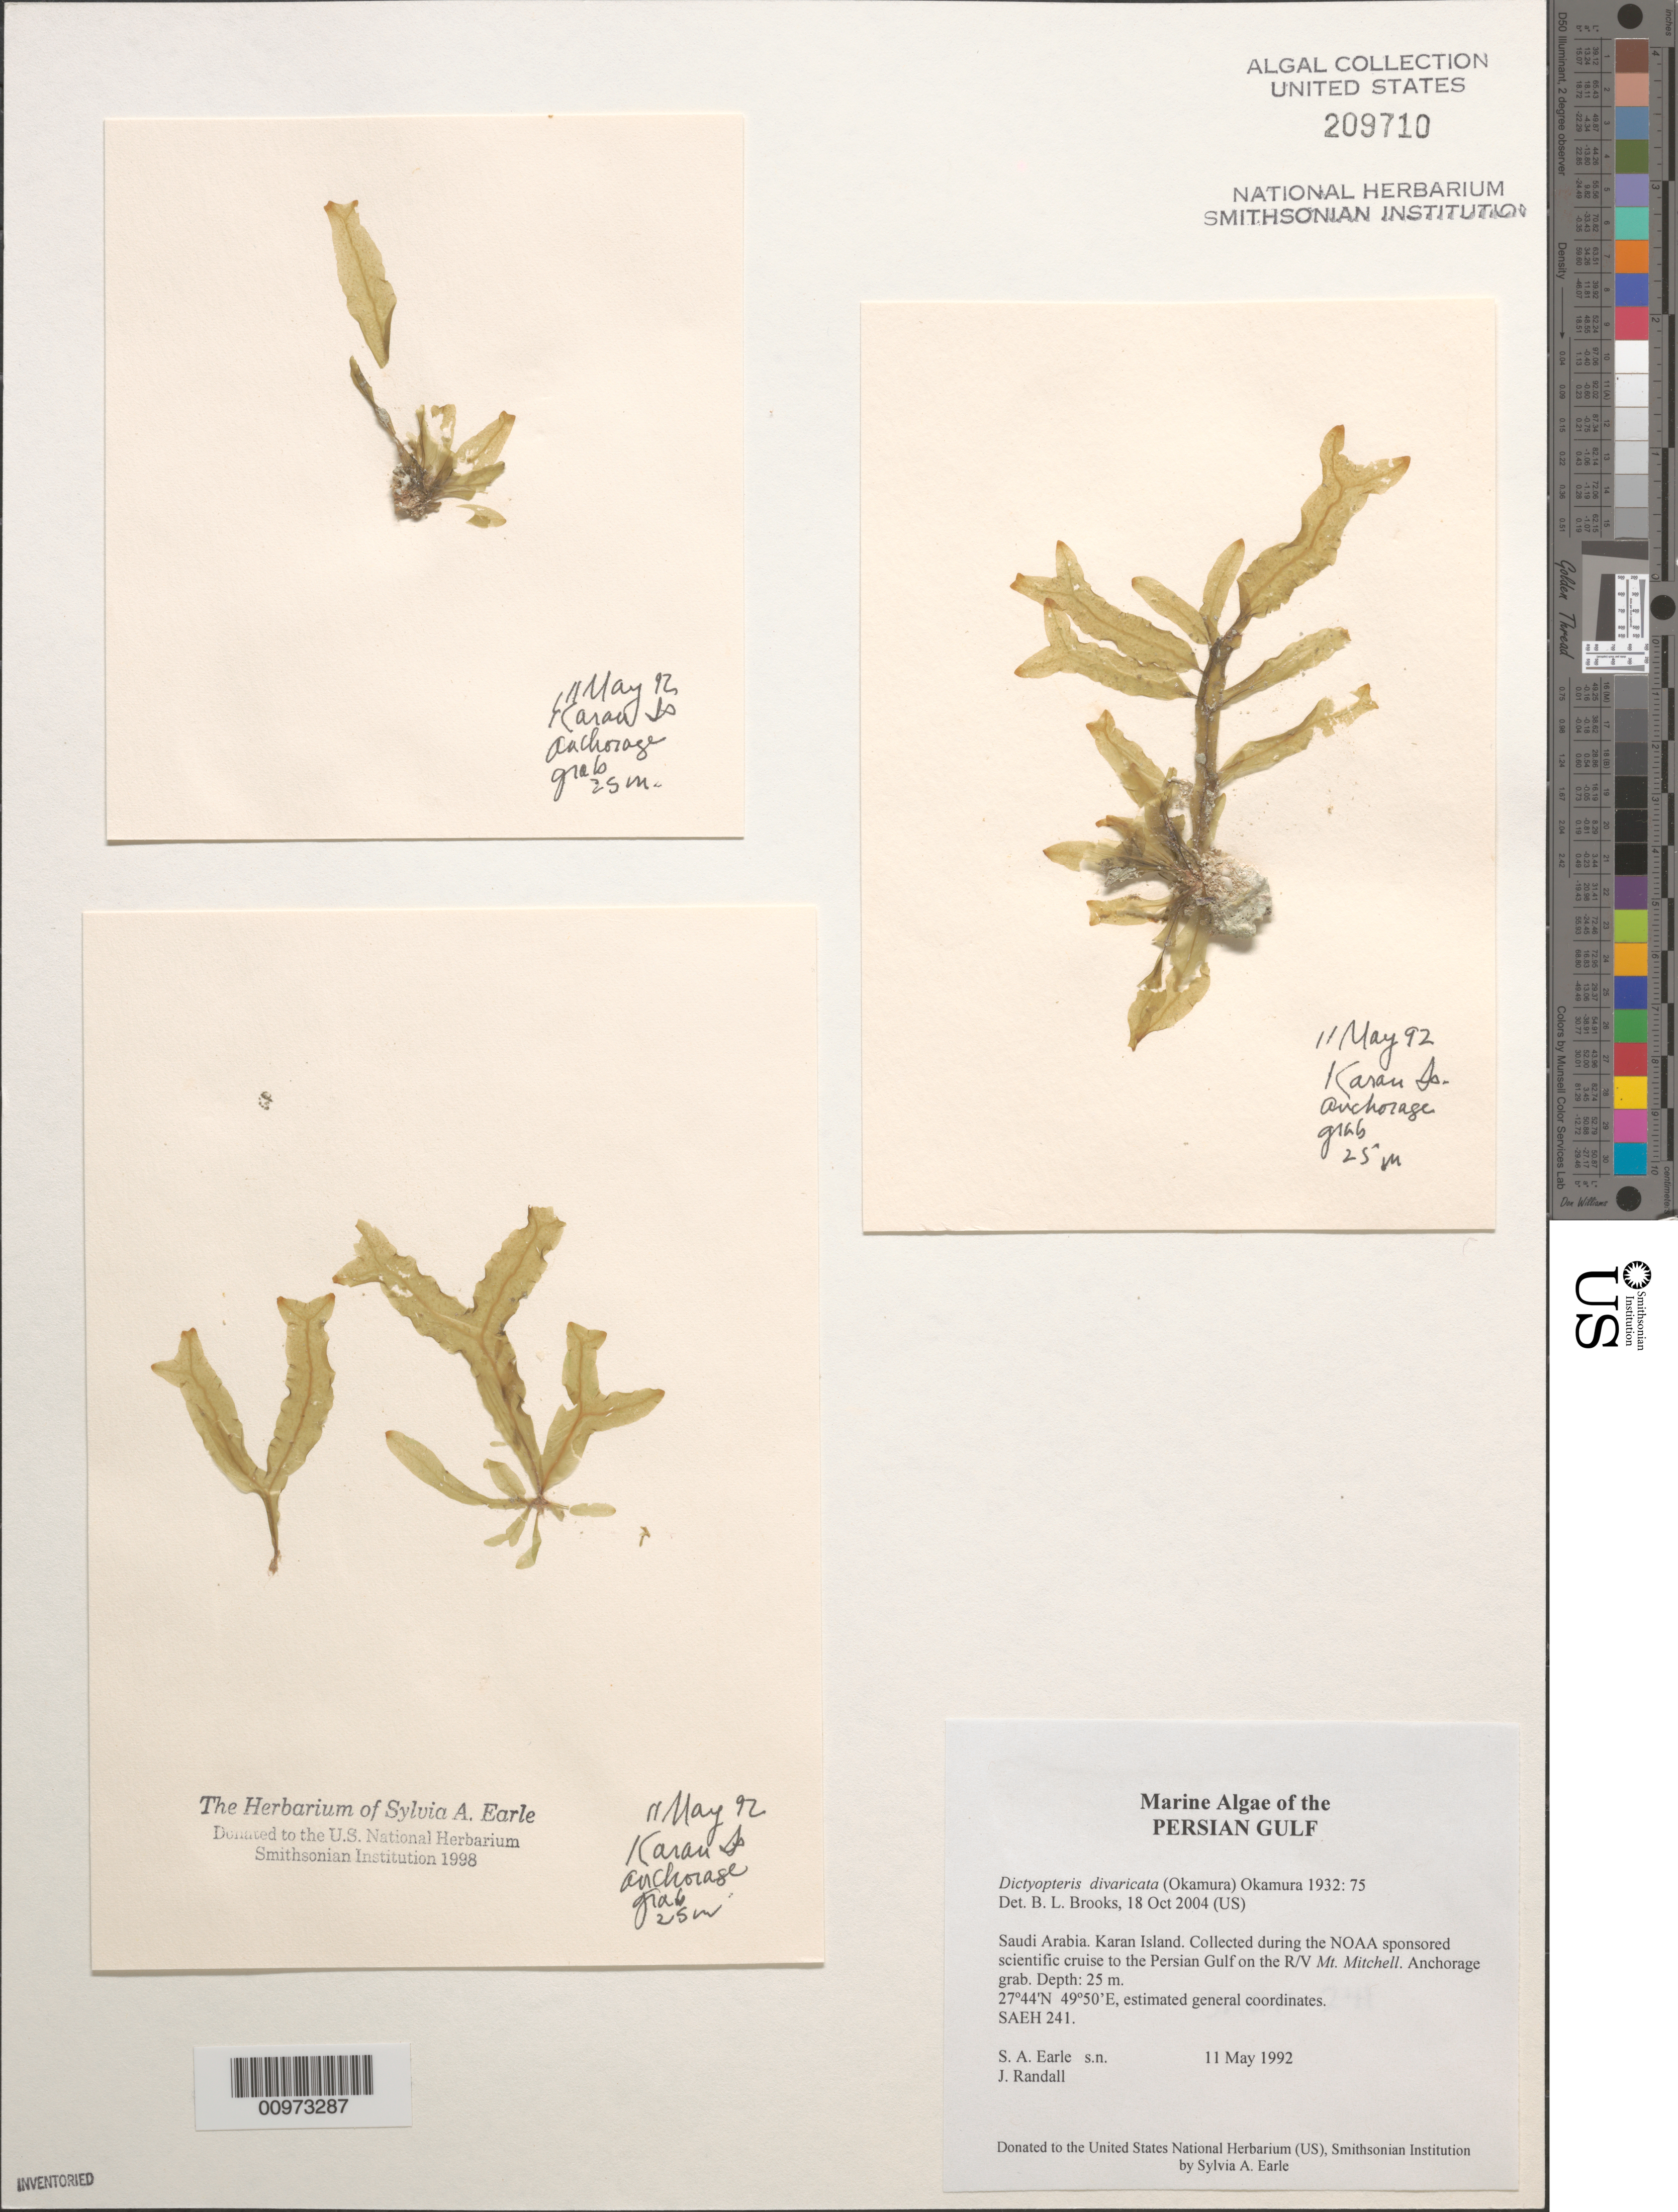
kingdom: Chromista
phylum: Ochrophyta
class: Phaeophyceae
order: Dictyotales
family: Dictyotaceae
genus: Dictyopteris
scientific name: Dictyopteris divaricata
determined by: Brooks, B. L., (BOT), Smithsonian Institution - National Museum of Natural History (UNITED STATES)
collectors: S. A. Earle & J. Randall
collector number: SAEH 241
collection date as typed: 11 May 1992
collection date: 1992-05-11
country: Saudi Arabia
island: Karan Island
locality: Persian Gulf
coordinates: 27 44'N, 49 50'E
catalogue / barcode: US 209710